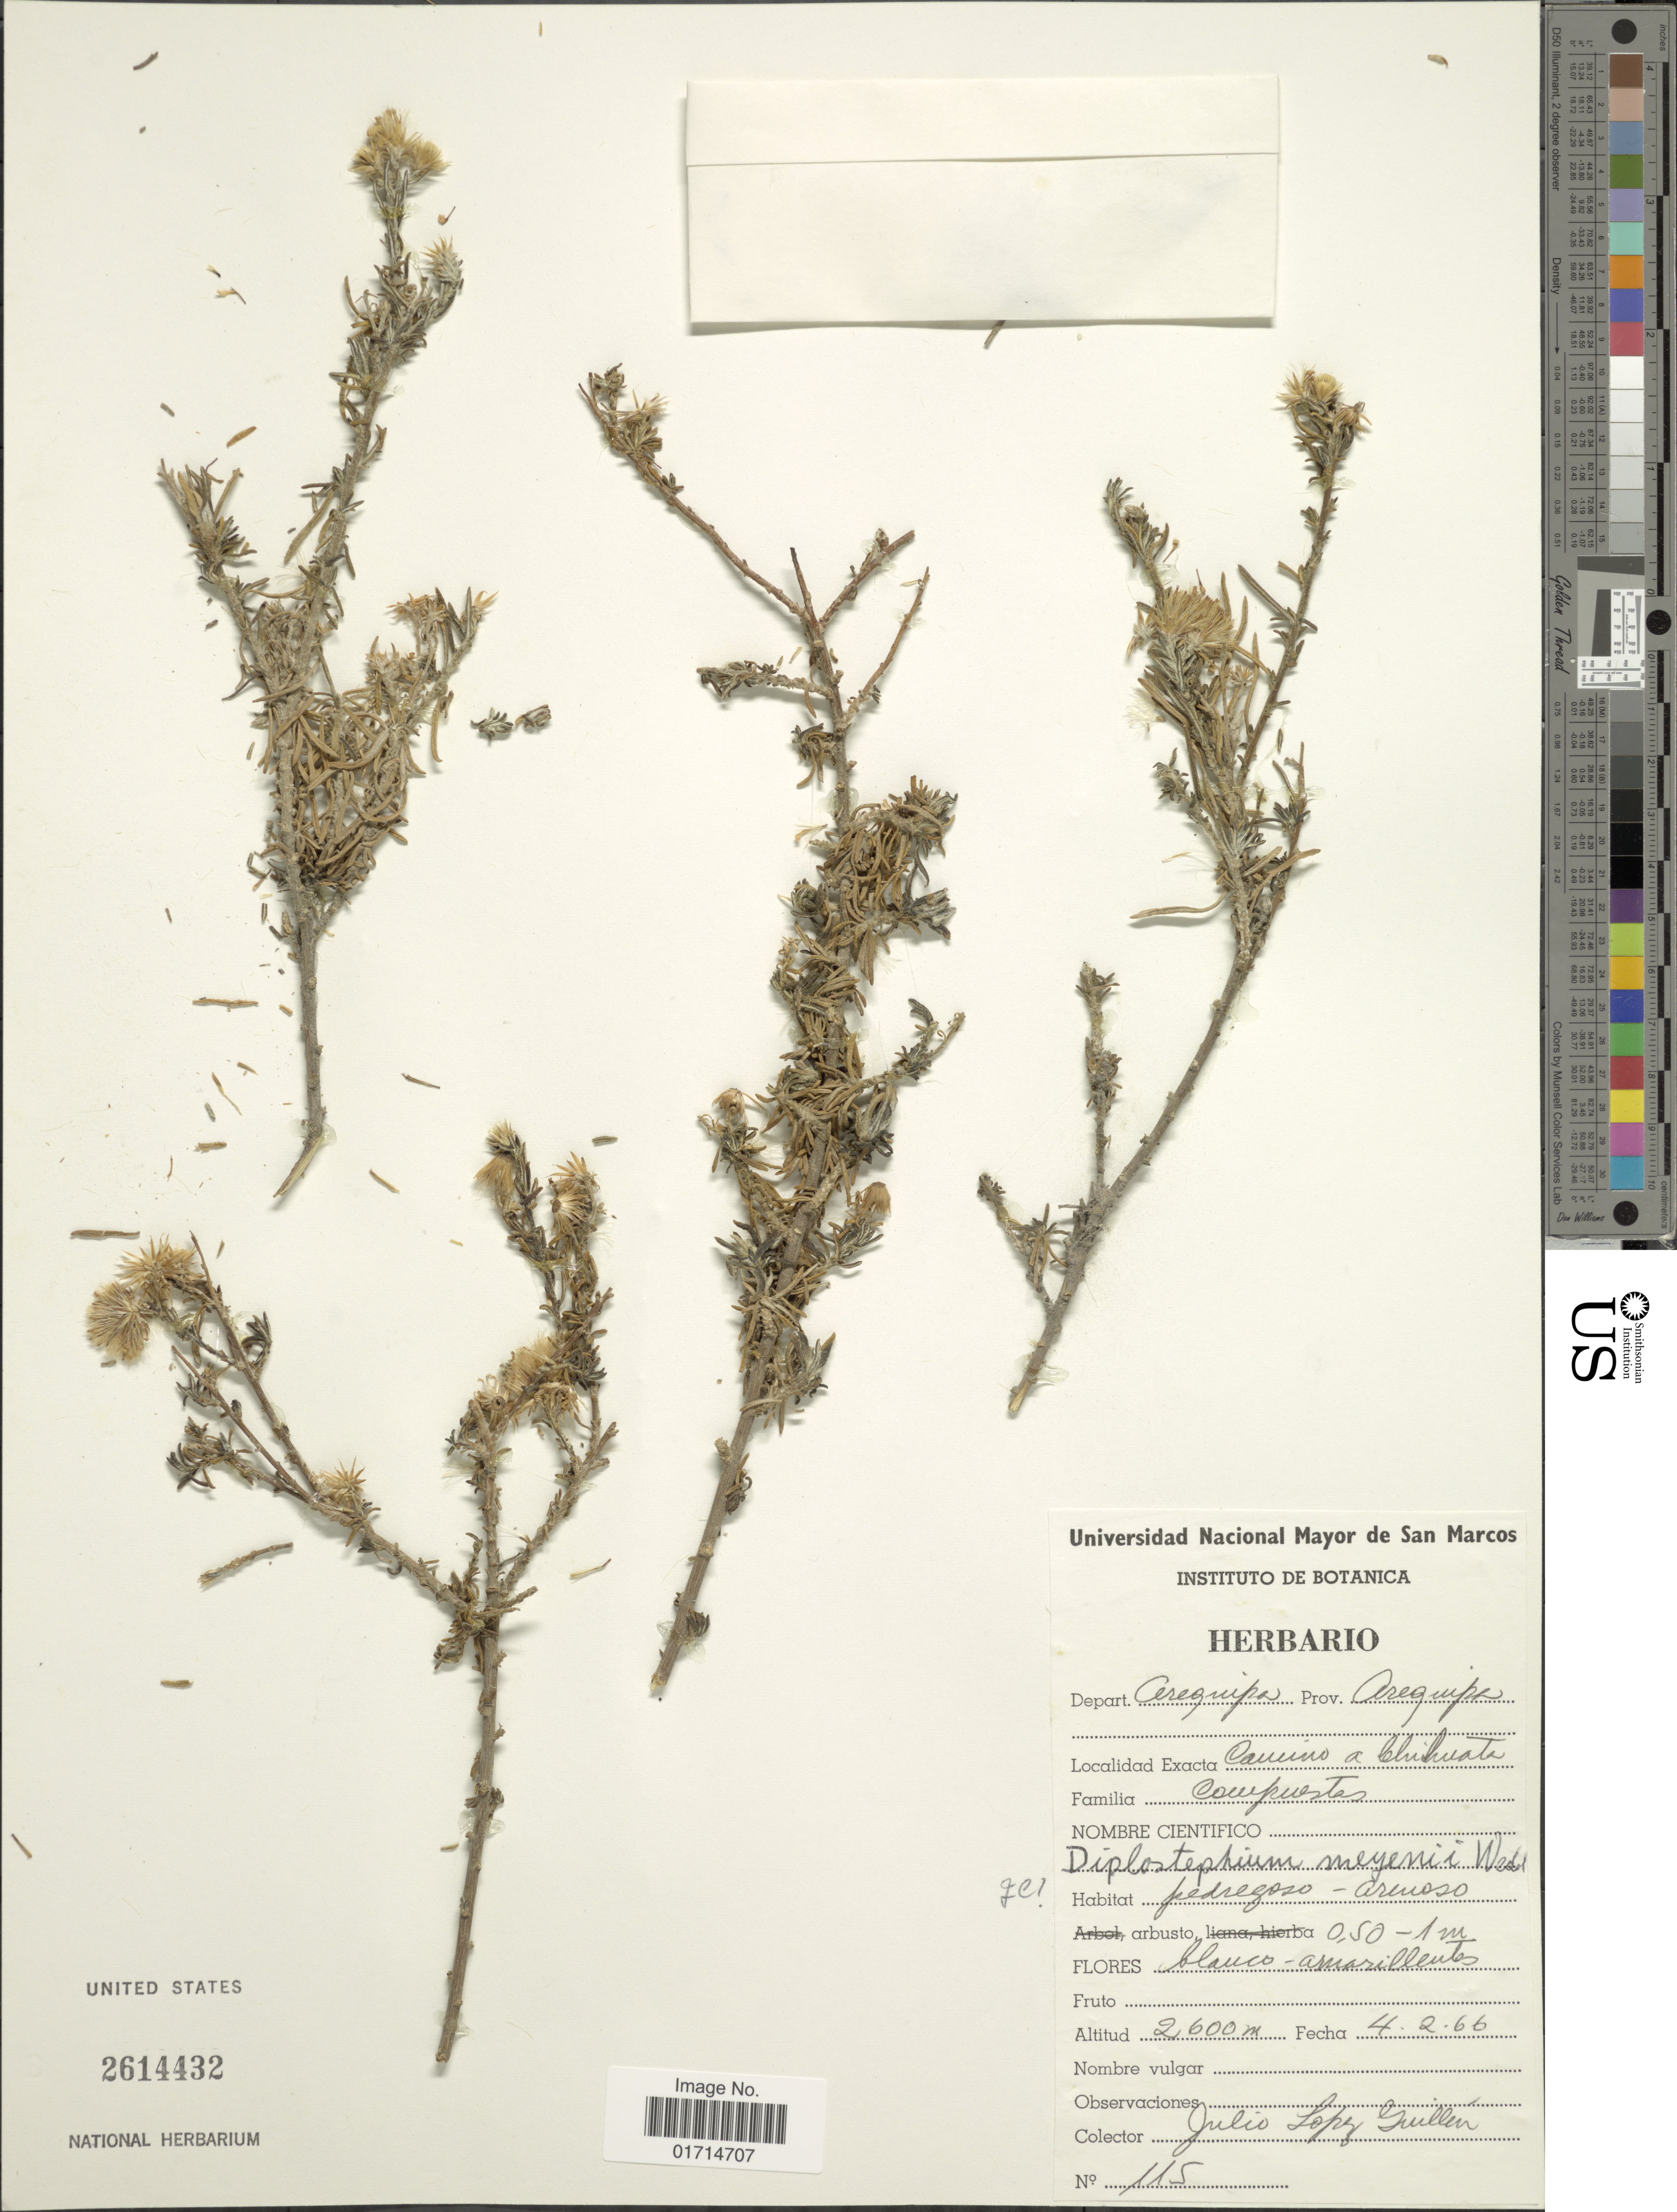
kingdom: Plantae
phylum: Tracheophyta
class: Magnoliopsida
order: Asterales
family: Asteraceae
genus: Diplostephium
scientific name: Diplostephium meyenii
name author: (Sch. Bip. ex Wedd.) S.F. Blake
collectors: J. López Guillén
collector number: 115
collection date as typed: Transcribed d/m/y: 4/2/66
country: Peru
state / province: Arequipa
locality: Camino a Chihuata, Prov. Arequipa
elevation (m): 2600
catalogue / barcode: US 2614432